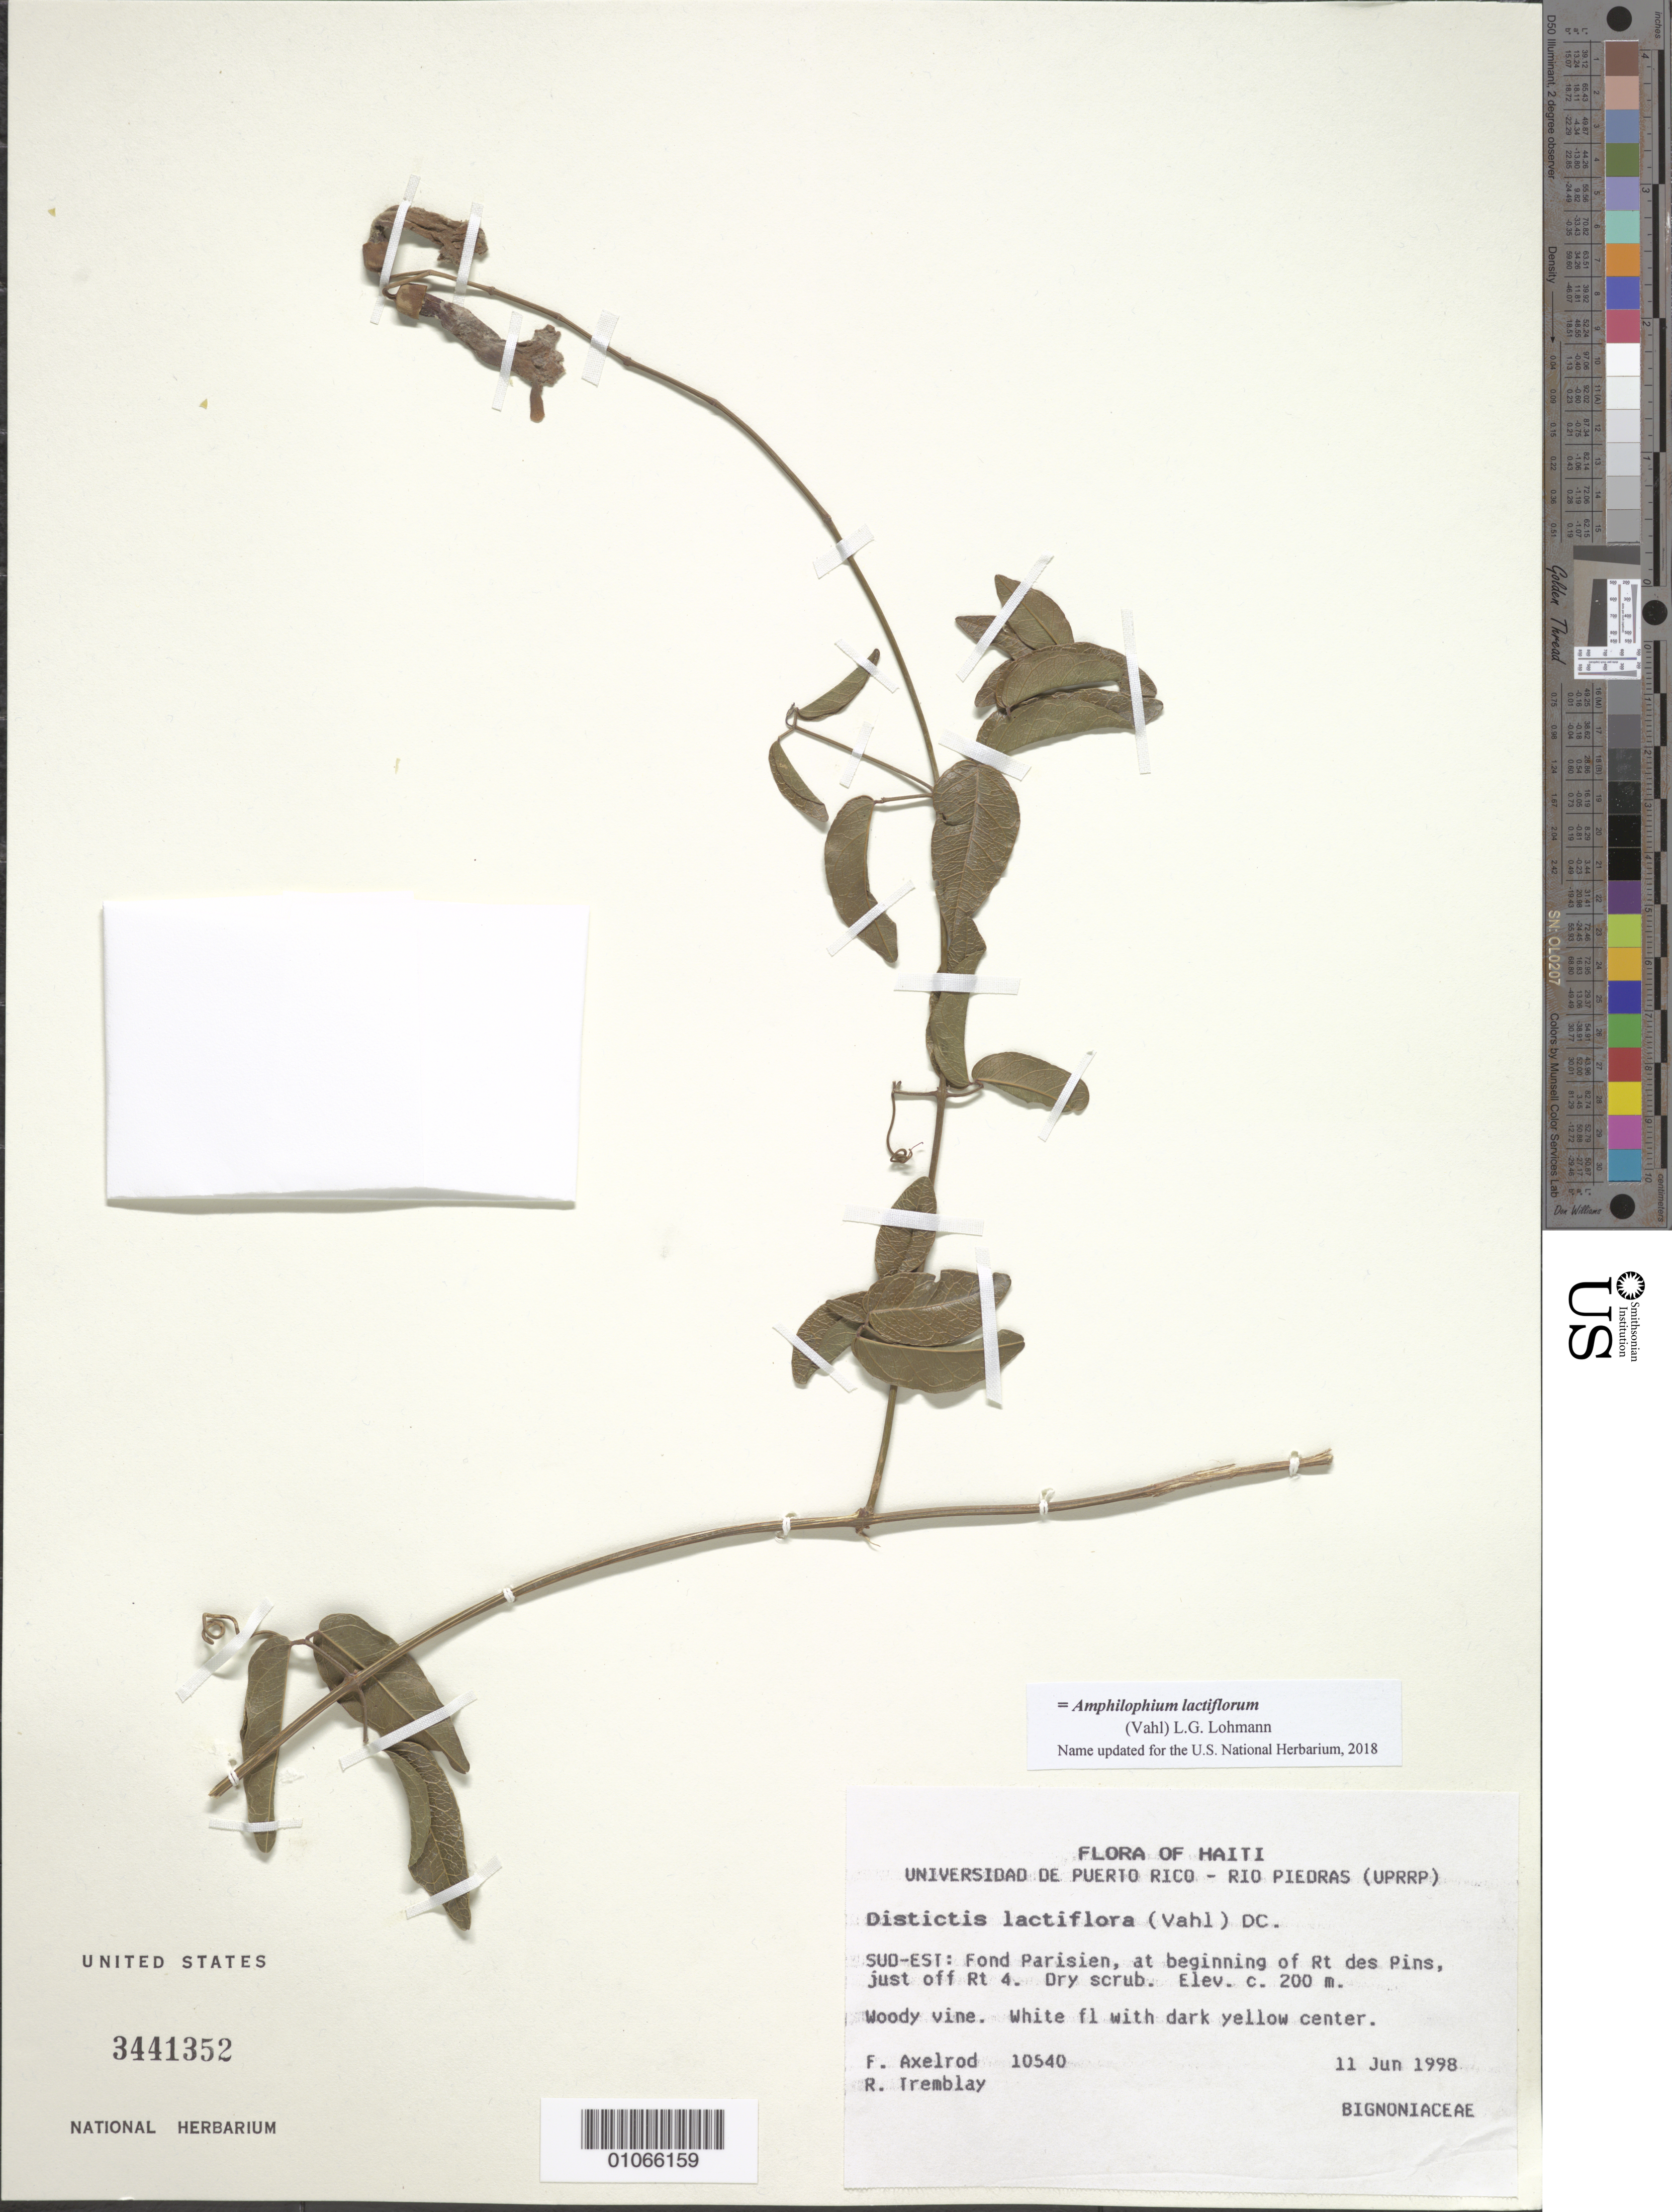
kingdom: Plantae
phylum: Tracheophyta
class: Magnoliopsida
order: Lamiales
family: Bignoniaceae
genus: Amphilophium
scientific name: Amphilophium lactiflorum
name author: (Vahl) L.G. Lohmann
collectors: F. S. Axelrod & R. L. Tremblay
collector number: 10540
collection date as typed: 11 Jun 1998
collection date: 1998-06-11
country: Haiti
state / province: Sud-Est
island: Hispaniola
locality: Fond Parisien, at beginning of Rt. des Pins, just off Rt 4. Dry scrub.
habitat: Dry scrub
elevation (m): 200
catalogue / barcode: US 3441352